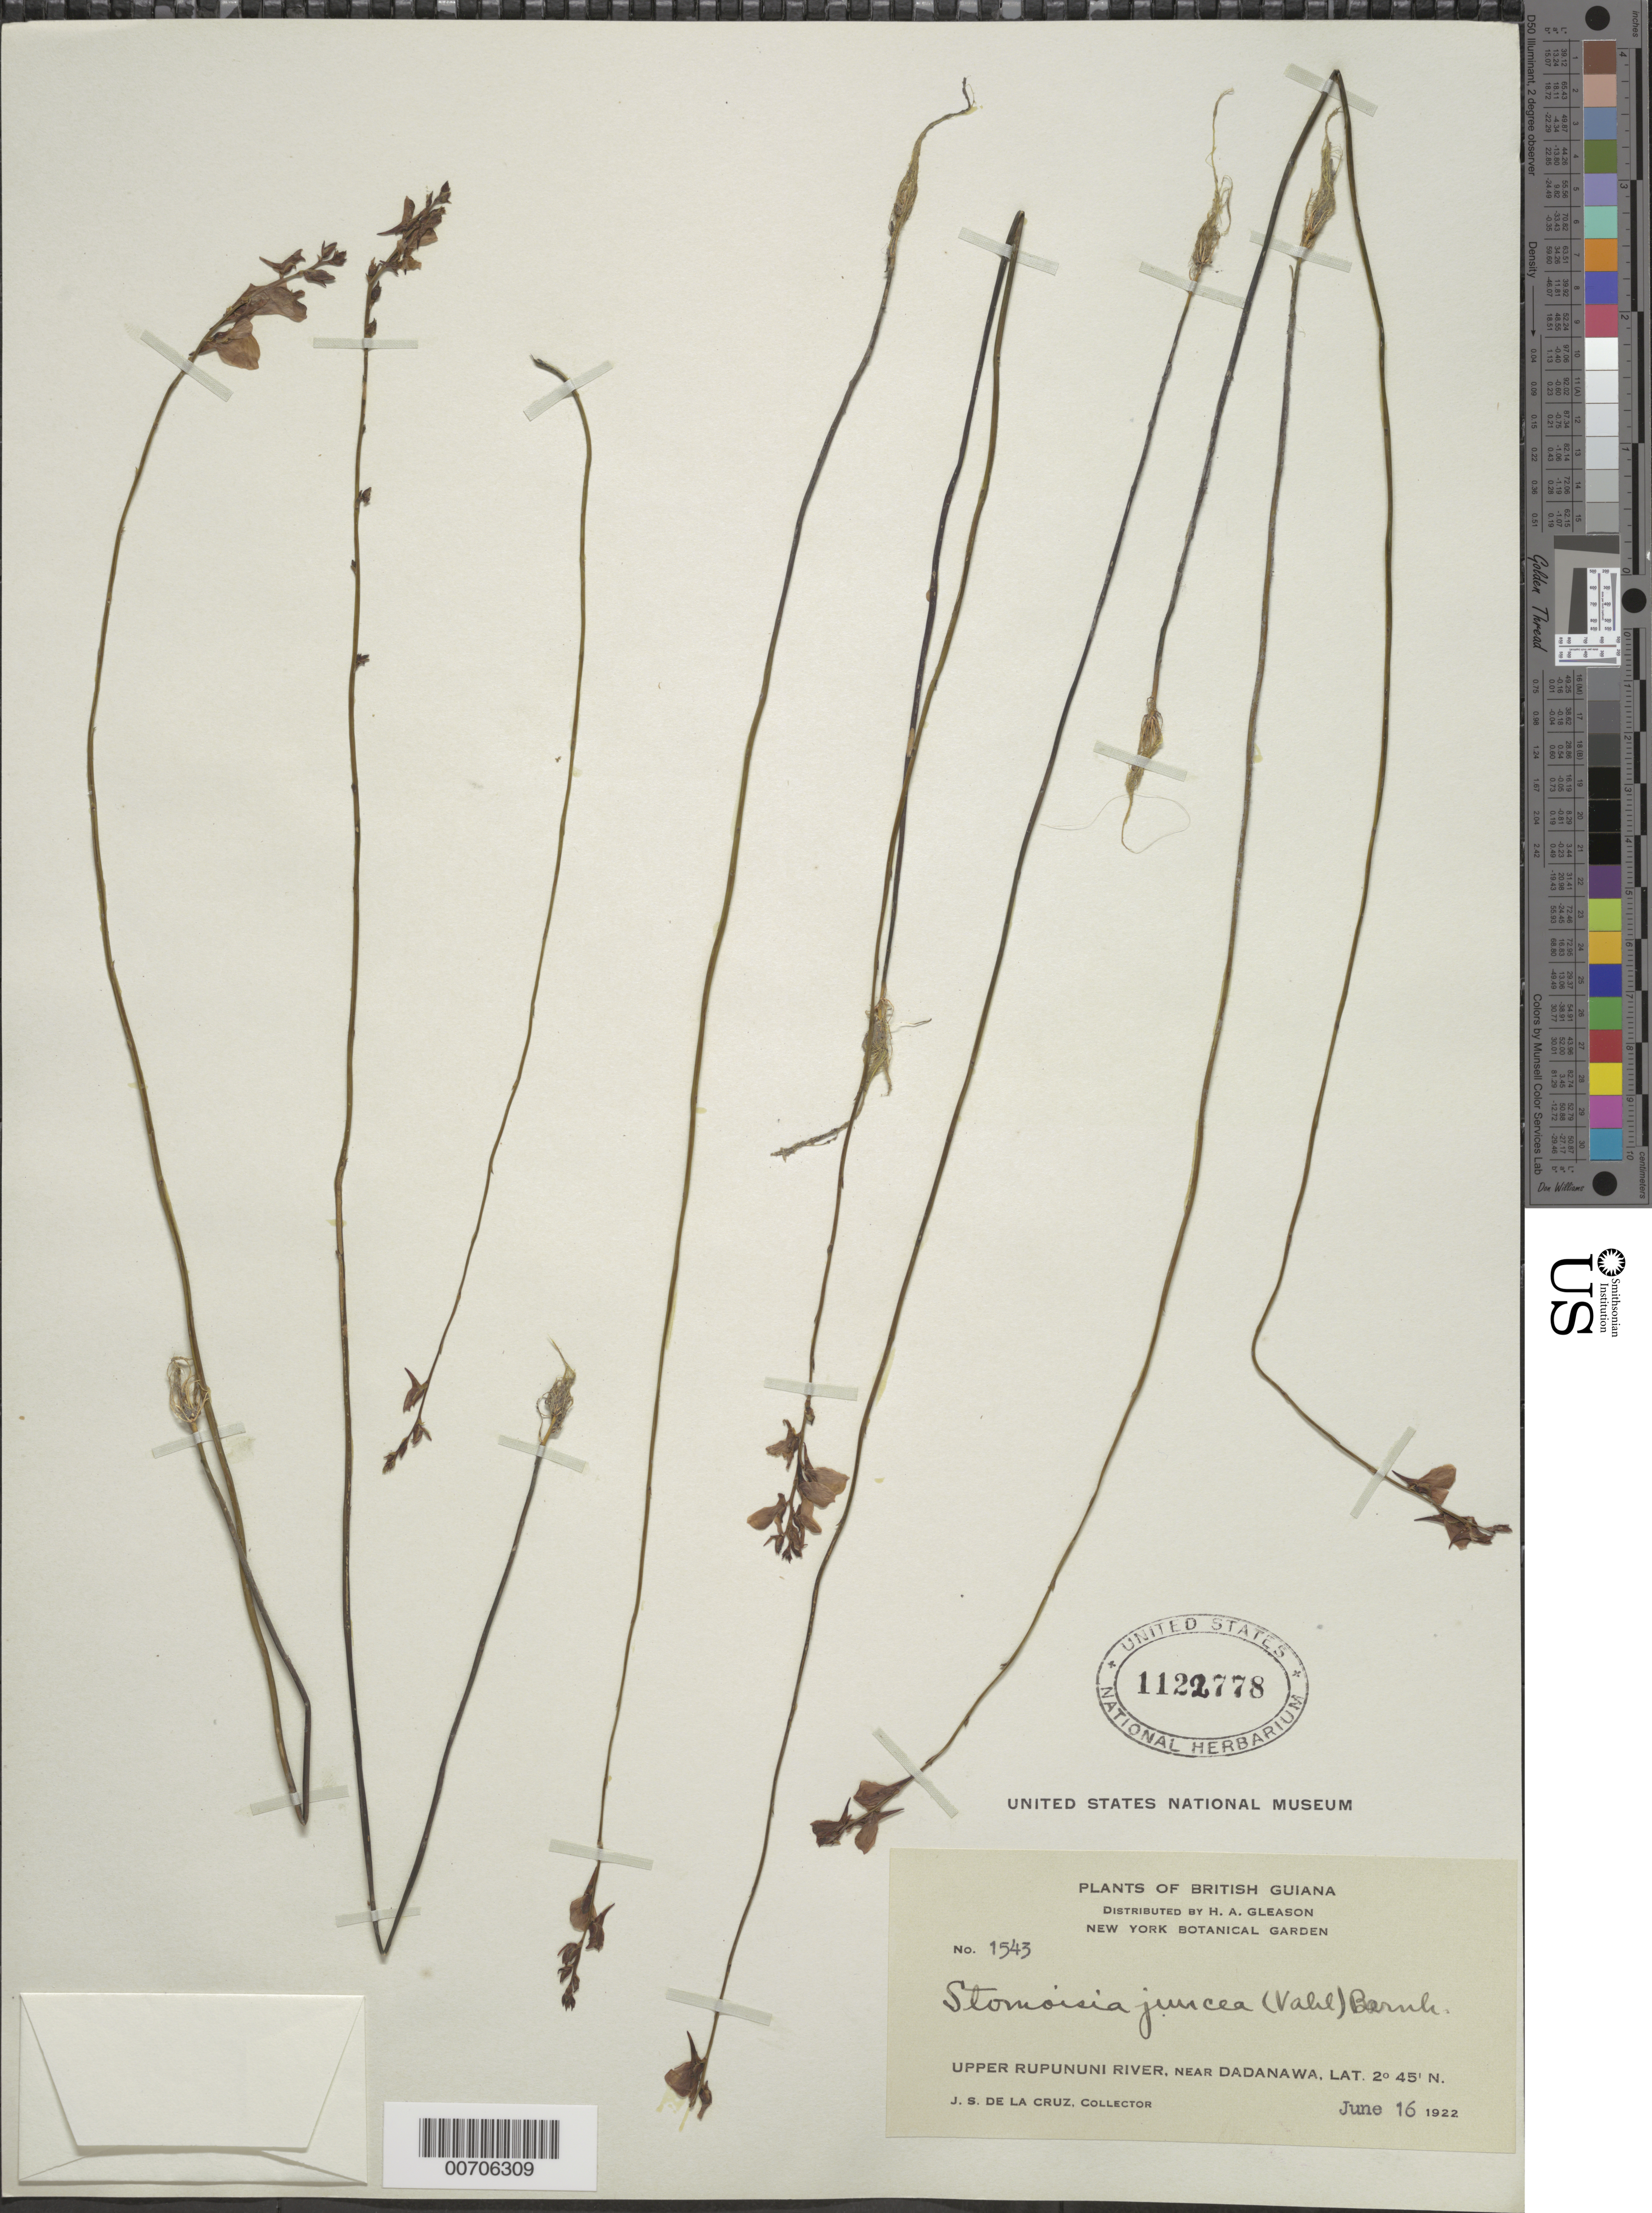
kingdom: Plantae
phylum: Tracheophyta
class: Magnoliopsida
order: Lamiales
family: Lentibulariaceae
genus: Stomoisia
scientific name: Stomoisia juncea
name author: (Vahl)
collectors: J. S. de la Cruz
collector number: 1543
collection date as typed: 16-Jun-22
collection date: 1922-06-16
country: Guyana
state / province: U. Takutu-U. Essequibo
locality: Dadanawa, vic., upper Rupununi R.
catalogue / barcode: US 1122778